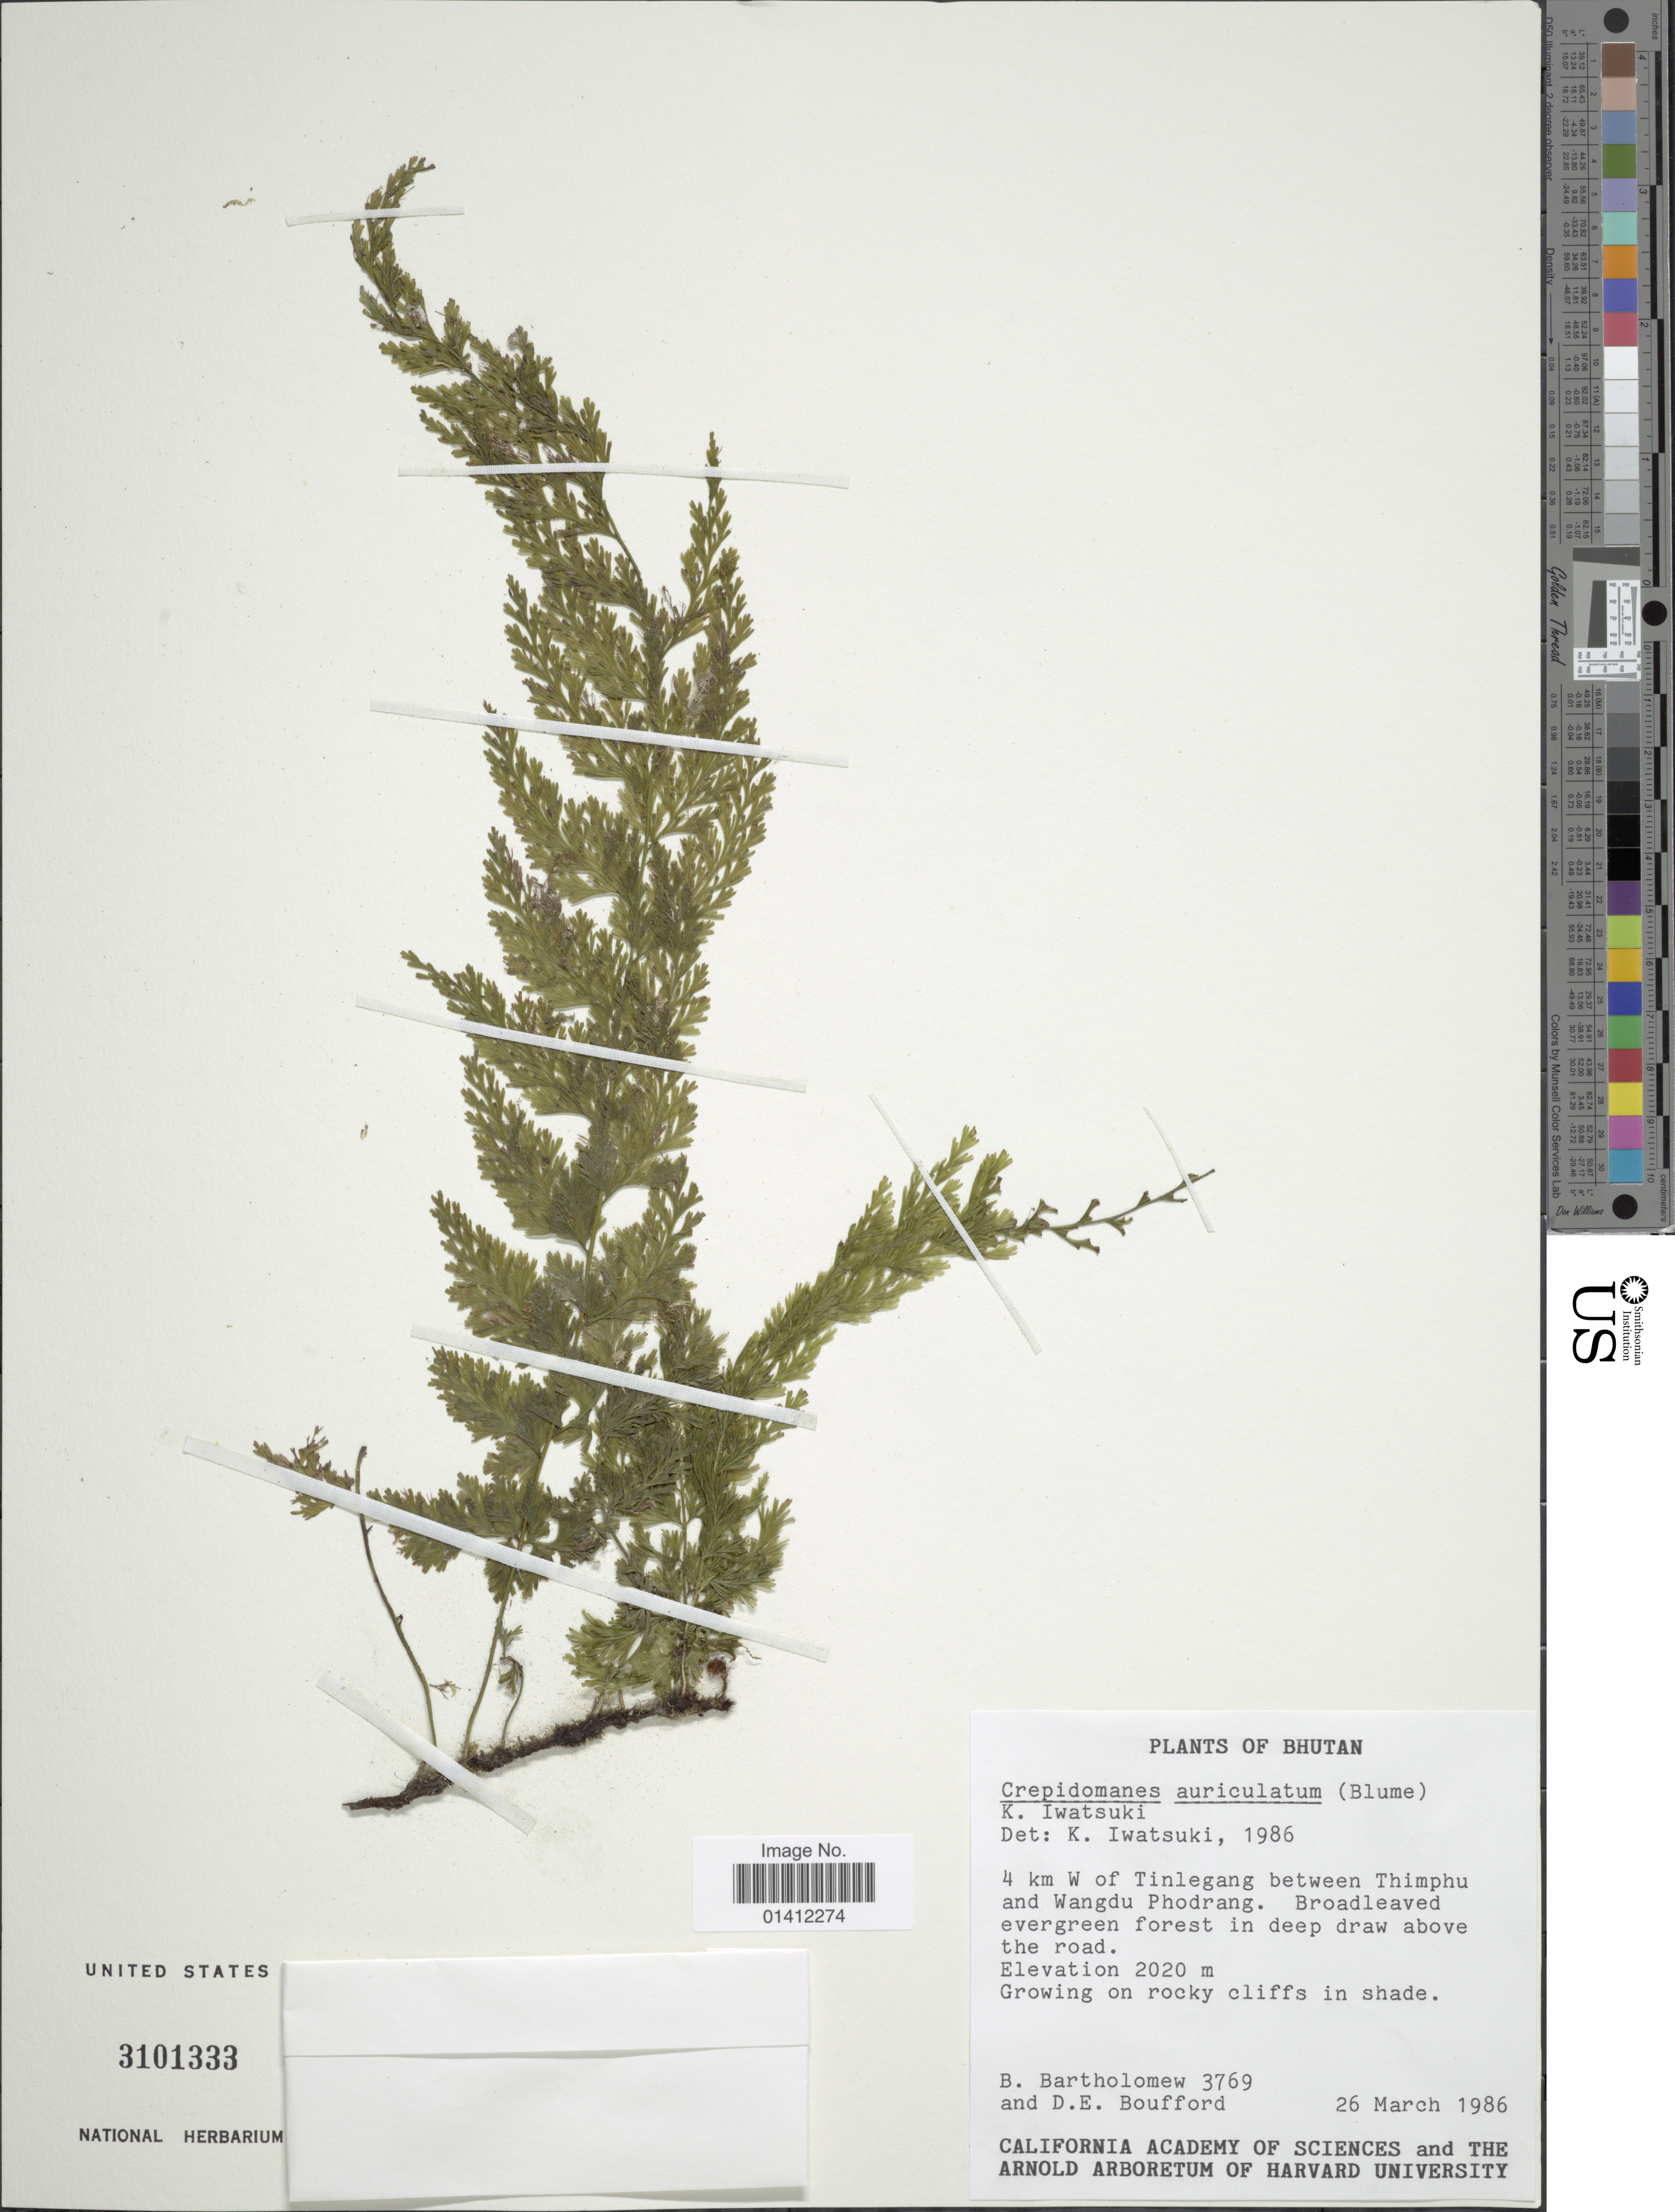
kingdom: Plantae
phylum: Tracheophyta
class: Polypodiopsida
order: Hymenophyllales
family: Hymenophyllaceae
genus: Vandenboschia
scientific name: Vandenboschia auriculata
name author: (Blume) Copel.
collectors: B. Bartholomew & D. E. Boufford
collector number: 3769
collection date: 1986-03-26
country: Bhutan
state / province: Wangdue Phodrang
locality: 4 km W of Tinlegang between Thimphu and Wangdu Phodrang. Broadleaved evergreen forest in deep draw above the road. Growing on rocky cliffs in shade.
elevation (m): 2020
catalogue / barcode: US 3101333